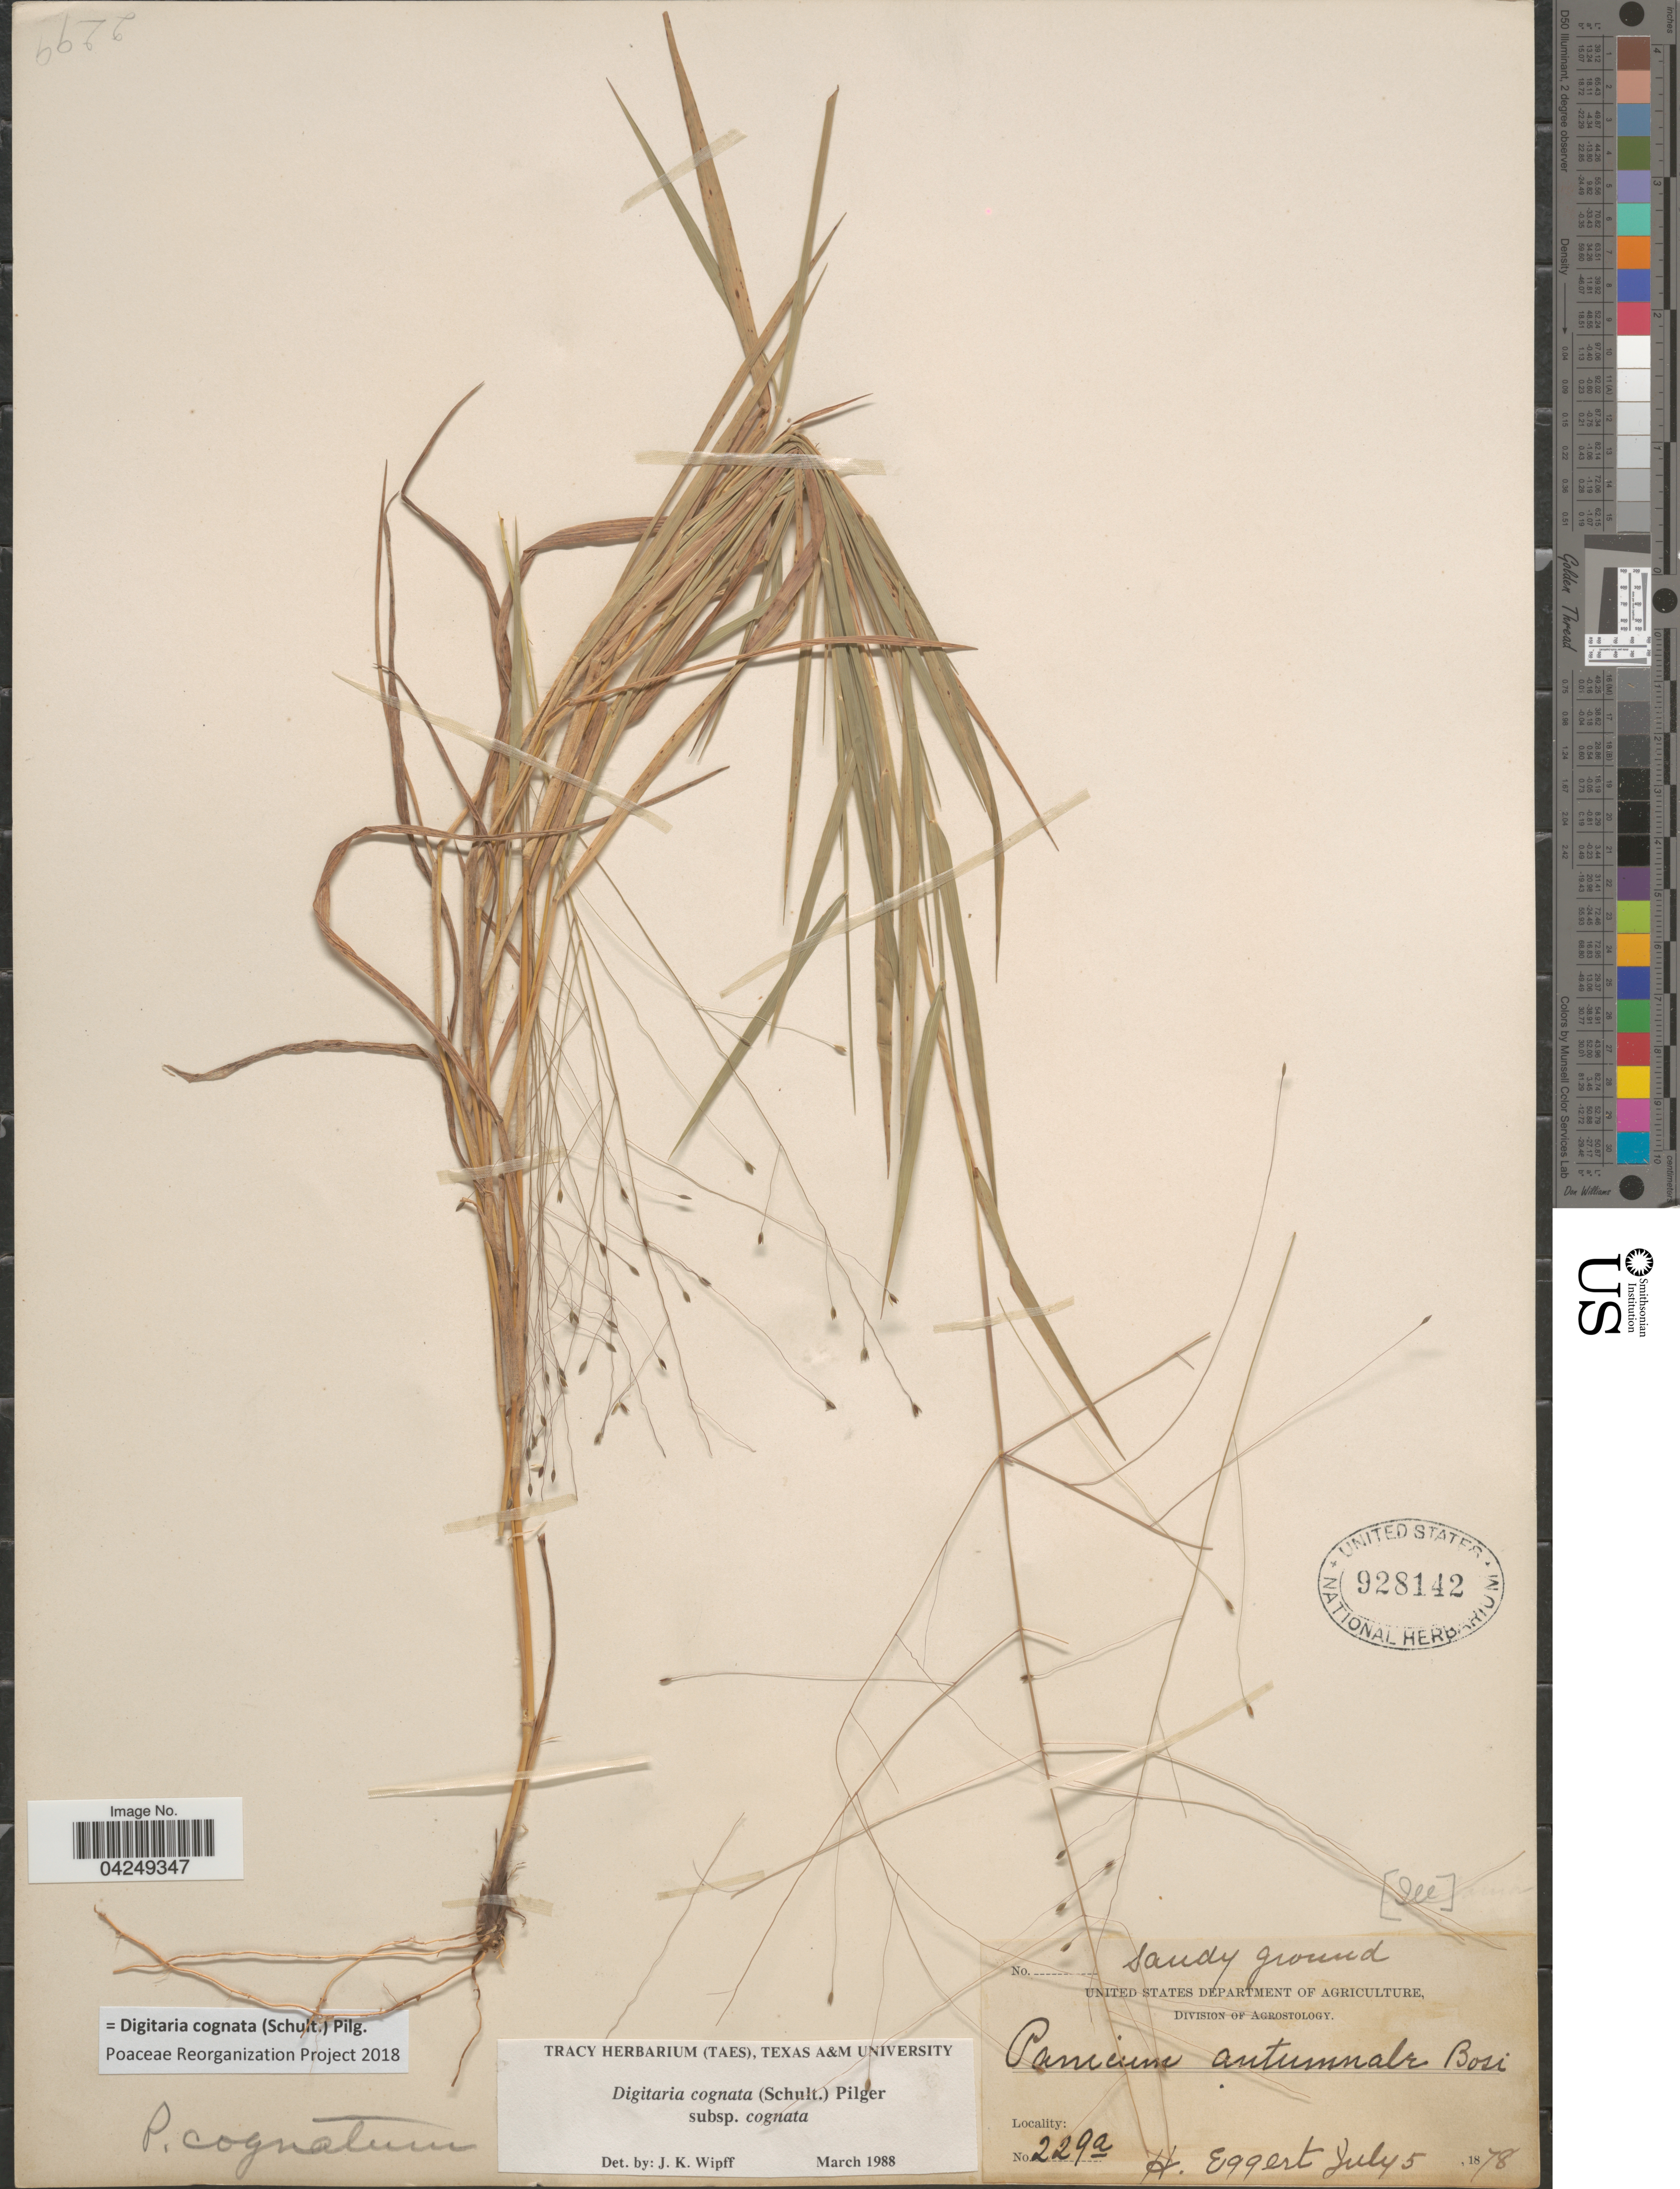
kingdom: Plantae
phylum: Tracheophyta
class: Liliopsida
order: Poales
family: Poaceae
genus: Digitaria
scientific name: Digitaria cognata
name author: (Scult.) Pilg.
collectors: H. Eggert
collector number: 229a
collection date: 1878-07-05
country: United States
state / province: Illinois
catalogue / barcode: US 928142